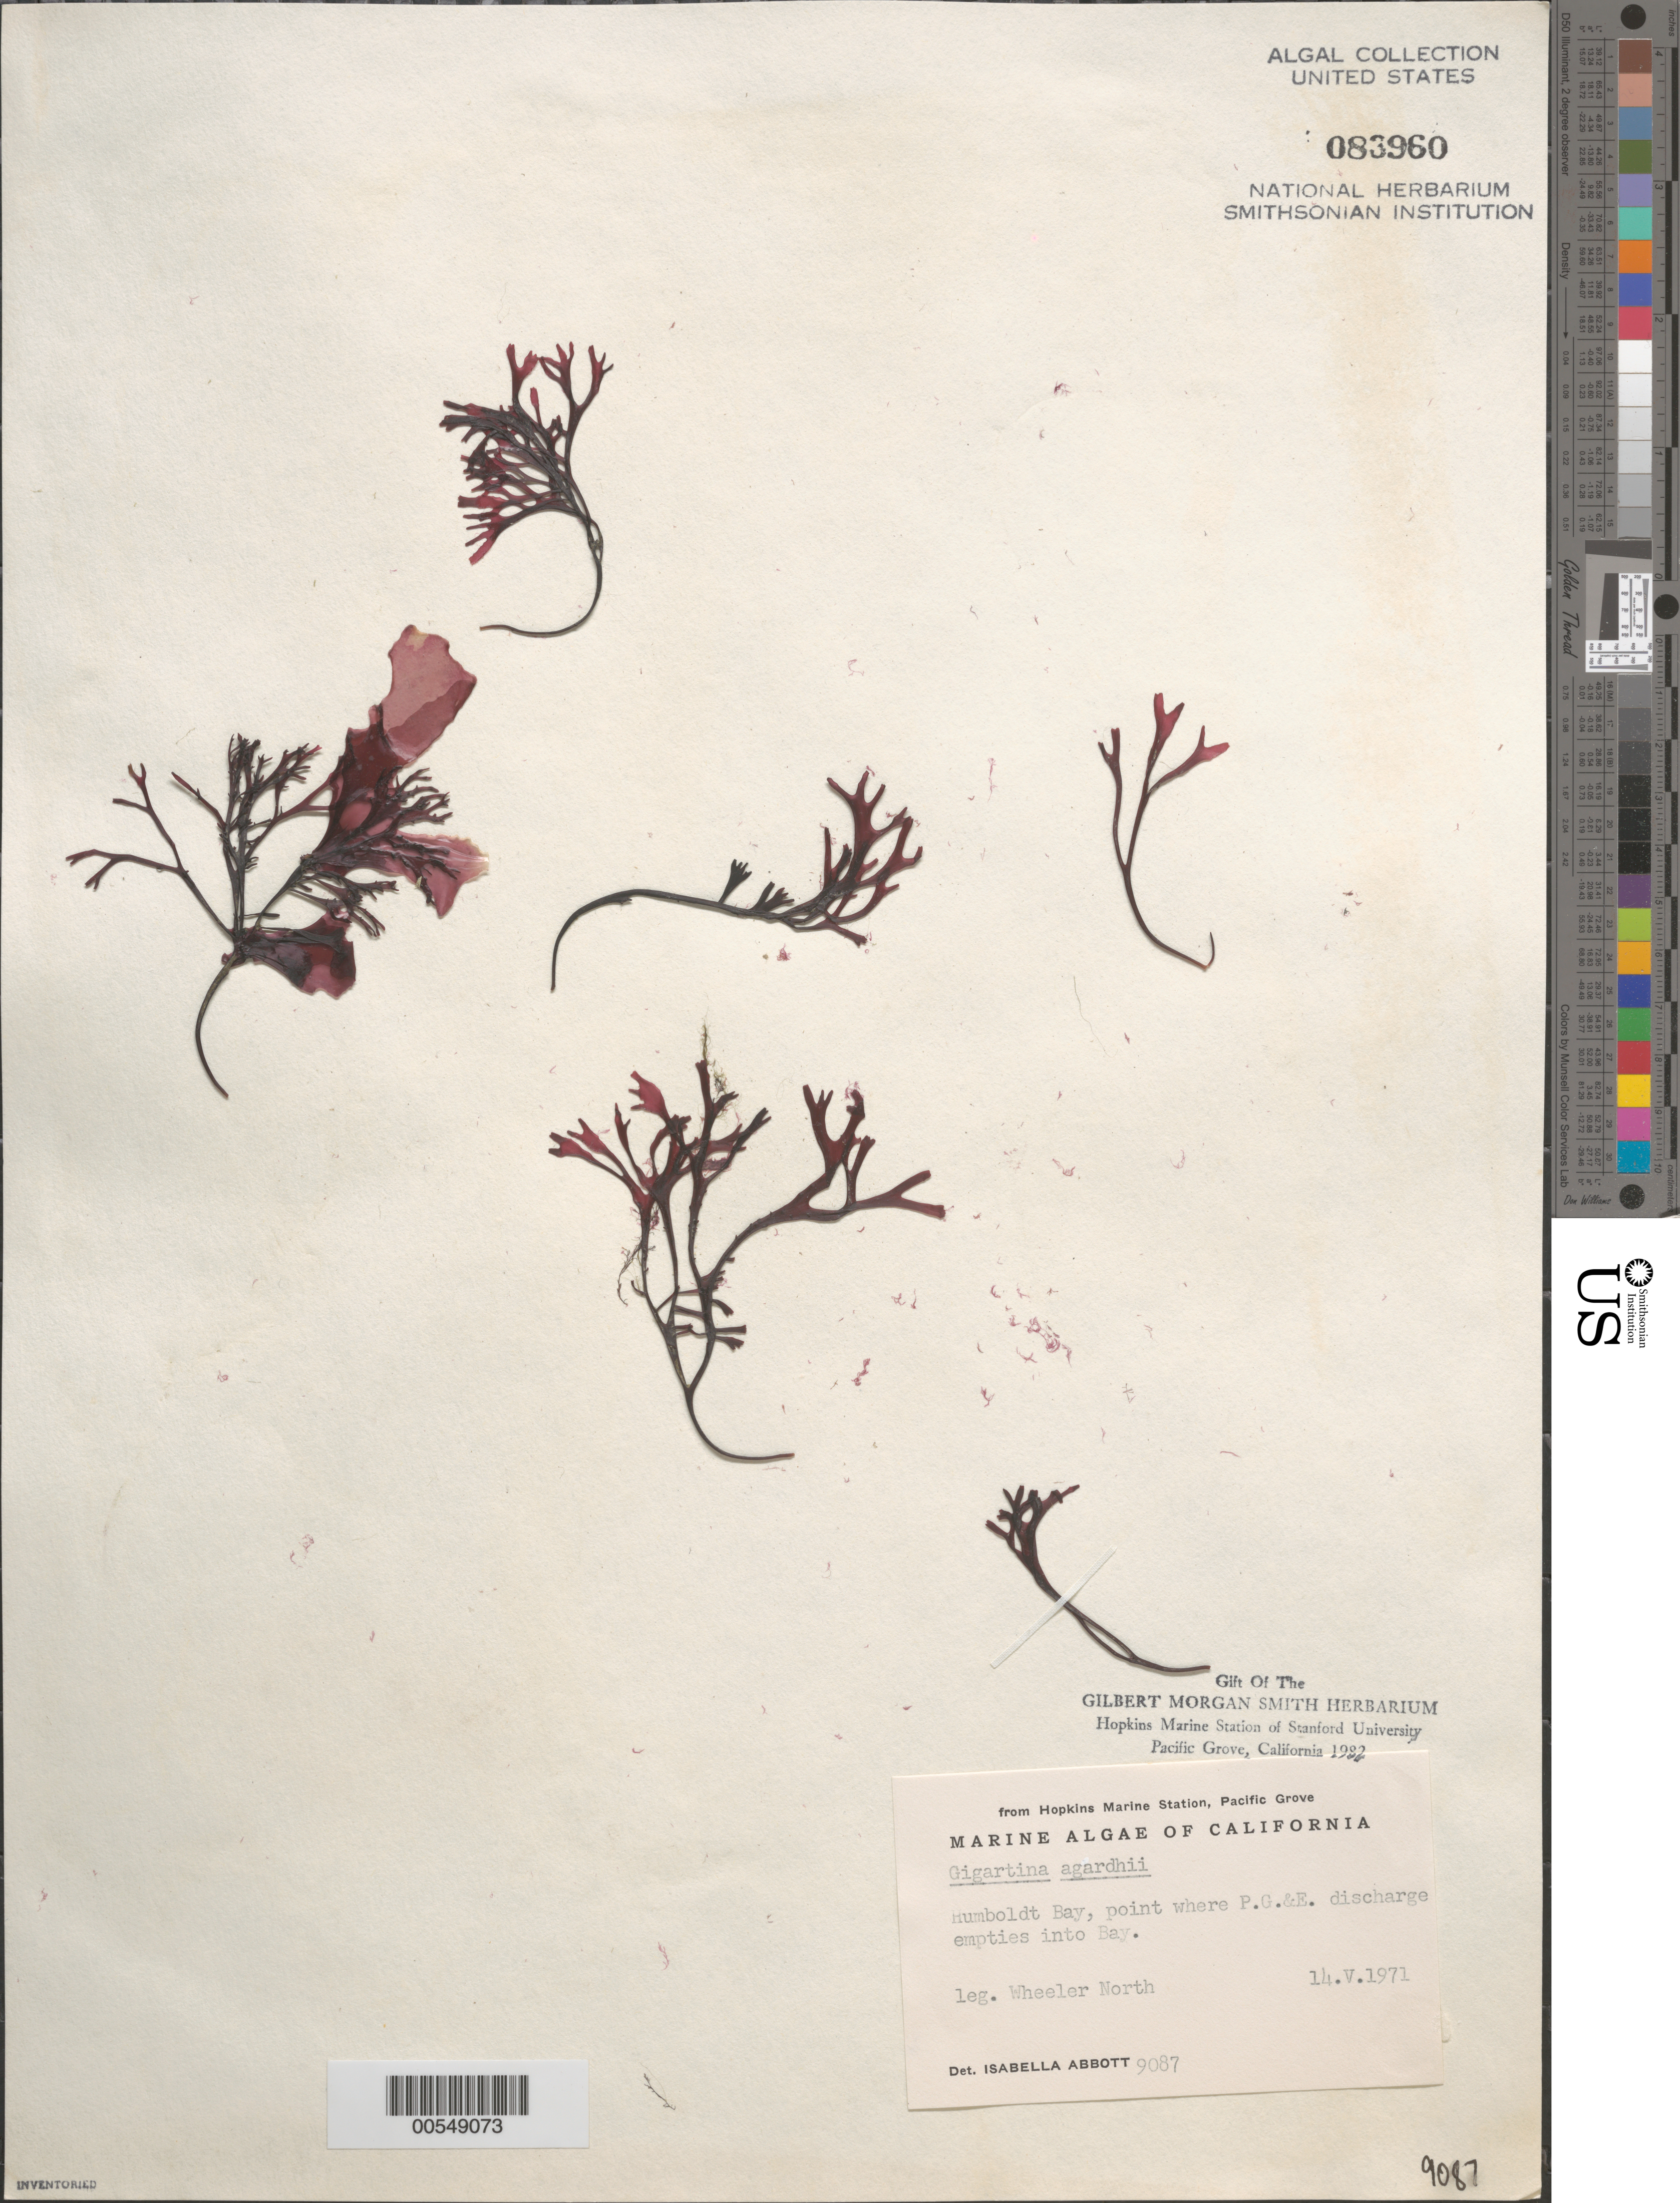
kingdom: Plantae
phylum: Rhodophyta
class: Florideophyceae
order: Gigartinales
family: Phyllophoraceae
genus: Mastocarpus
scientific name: Mastocarpus agardhii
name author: (Setchell & N.L. Gardner) S.C. Lindstrom et al.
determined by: Algae name updating Project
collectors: W. North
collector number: IAA 9087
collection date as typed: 14 May 1971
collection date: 1971-05-14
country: United States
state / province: California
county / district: Humboldt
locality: Humboldt Bay, PG & E discharge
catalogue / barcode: US 83960